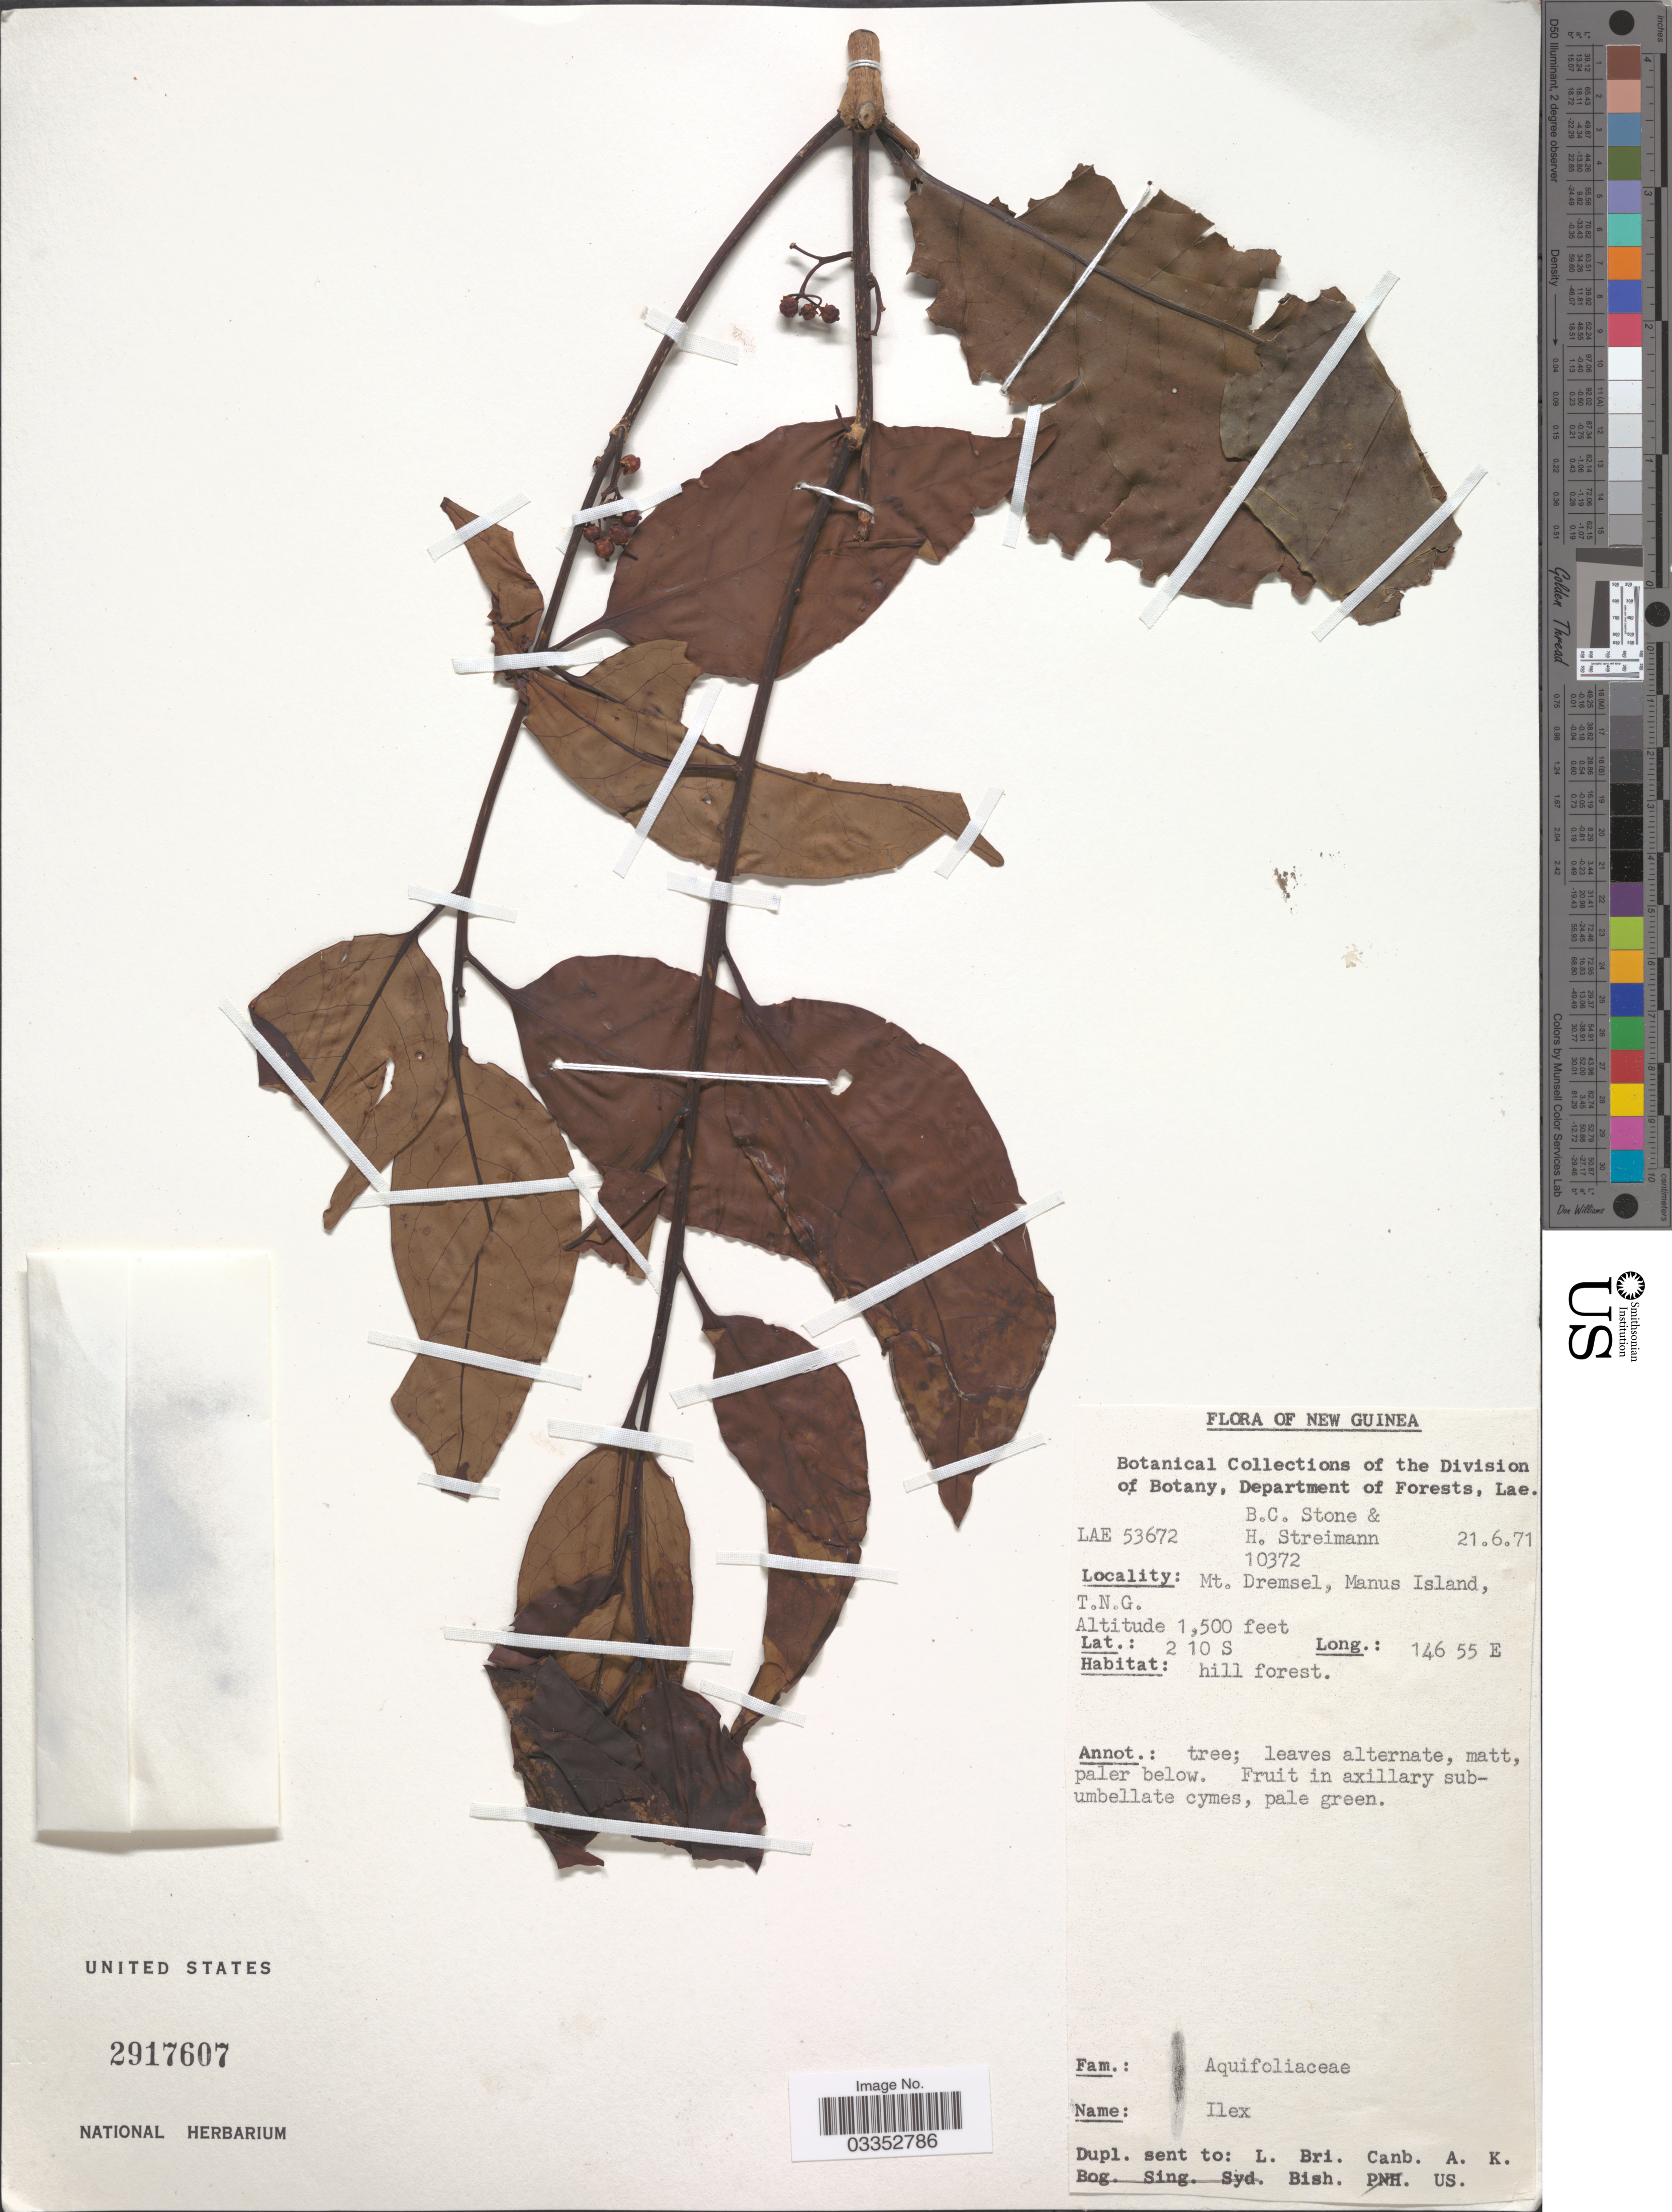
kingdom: Plantae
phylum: Tracheophyta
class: Magnoliopsida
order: Aquifoliales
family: Aquifoliaceae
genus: Ilex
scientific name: Ilex sp.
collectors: B. C. Stone & H. Streimann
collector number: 10372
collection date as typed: Transcribed d/m/y: 21/6/71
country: Papua New Guinea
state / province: Manus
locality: New Guinea, Mt. Dremsel, Manus Island, T.N.G.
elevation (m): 457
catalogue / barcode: US 2917607